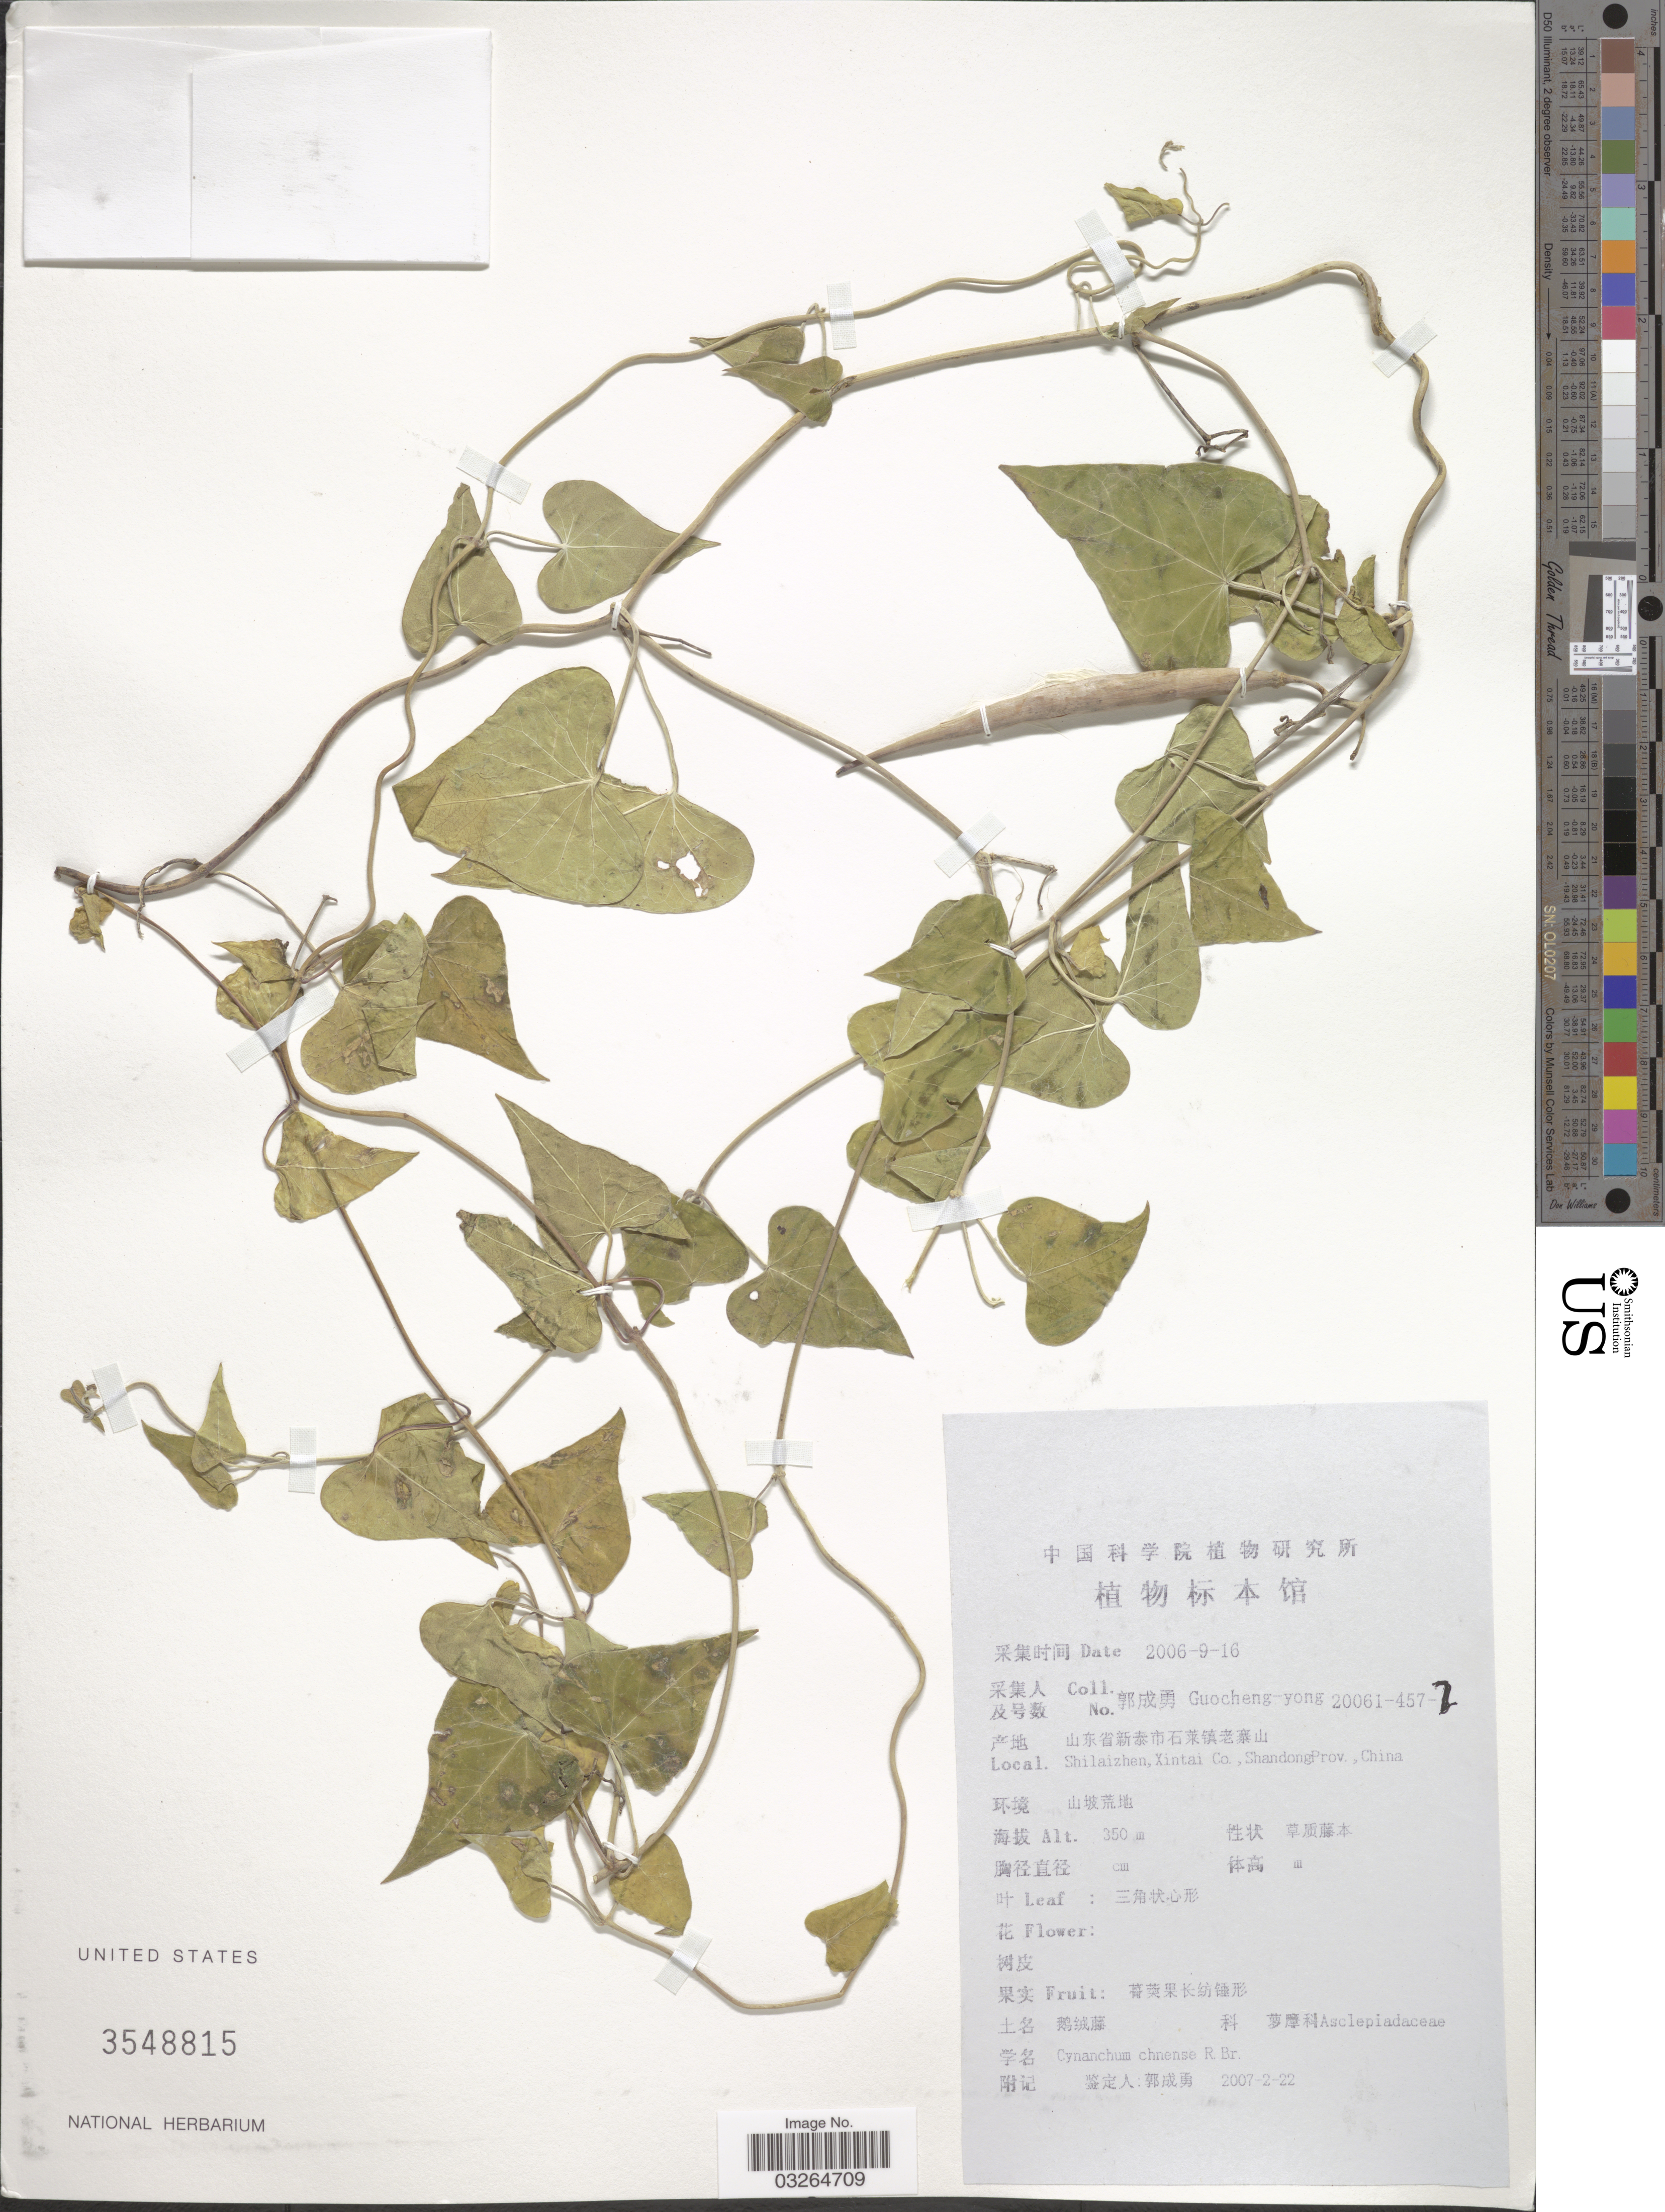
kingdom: Plantae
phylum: Tracheophyta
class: Magnoliopsida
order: Gentianales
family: Apocynaceae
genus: Cynanchum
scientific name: Cynanchum chinense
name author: R. Br.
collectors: Guo cheng-yong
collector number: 20061-547-2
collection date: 2006-09-16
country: China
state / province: Shandong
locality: Shilaizhen, Xintai Co.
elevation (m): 350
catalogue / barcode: US 3548815